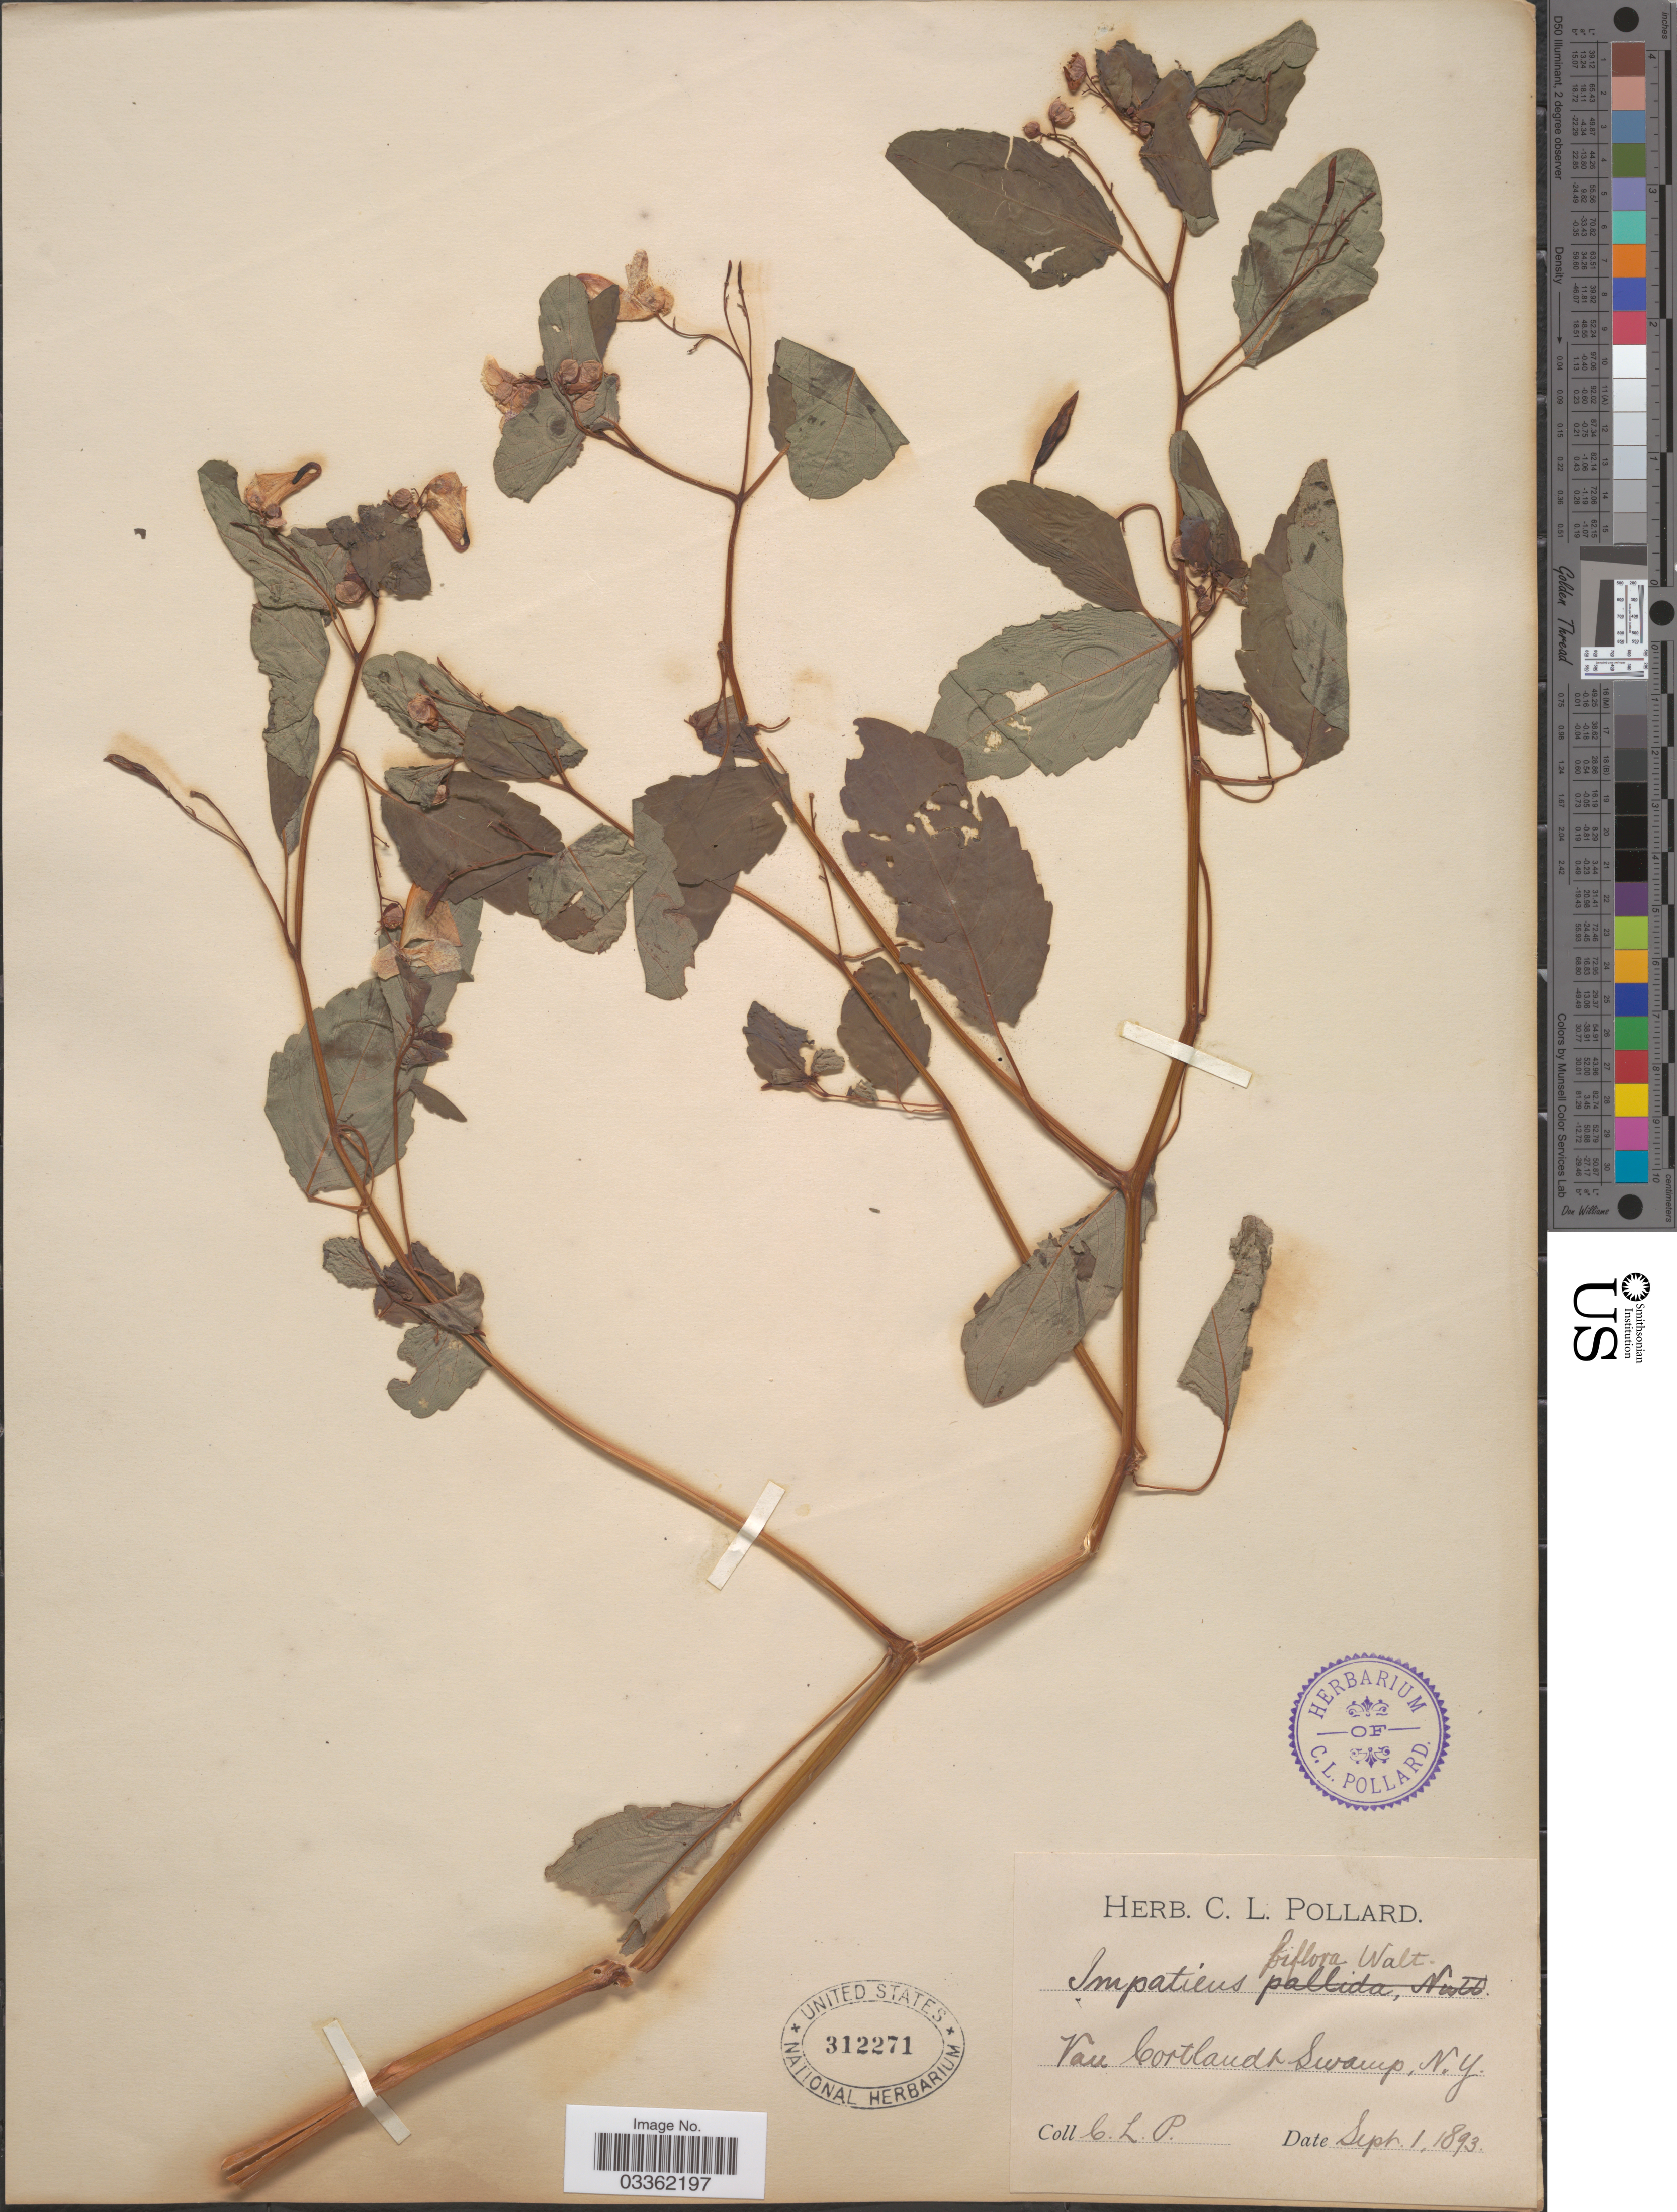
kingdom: Plantae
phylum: Tracheophyta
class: Magnoliopsida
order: Ericales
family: Balsaminaceae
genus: Impatiens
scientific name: Impatiens capensis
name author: Meerb.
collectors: C. L. Pollard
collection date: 1893-09-01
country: United States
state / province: New York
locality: Van Cortlandt Swamp.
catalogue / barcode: US 312271